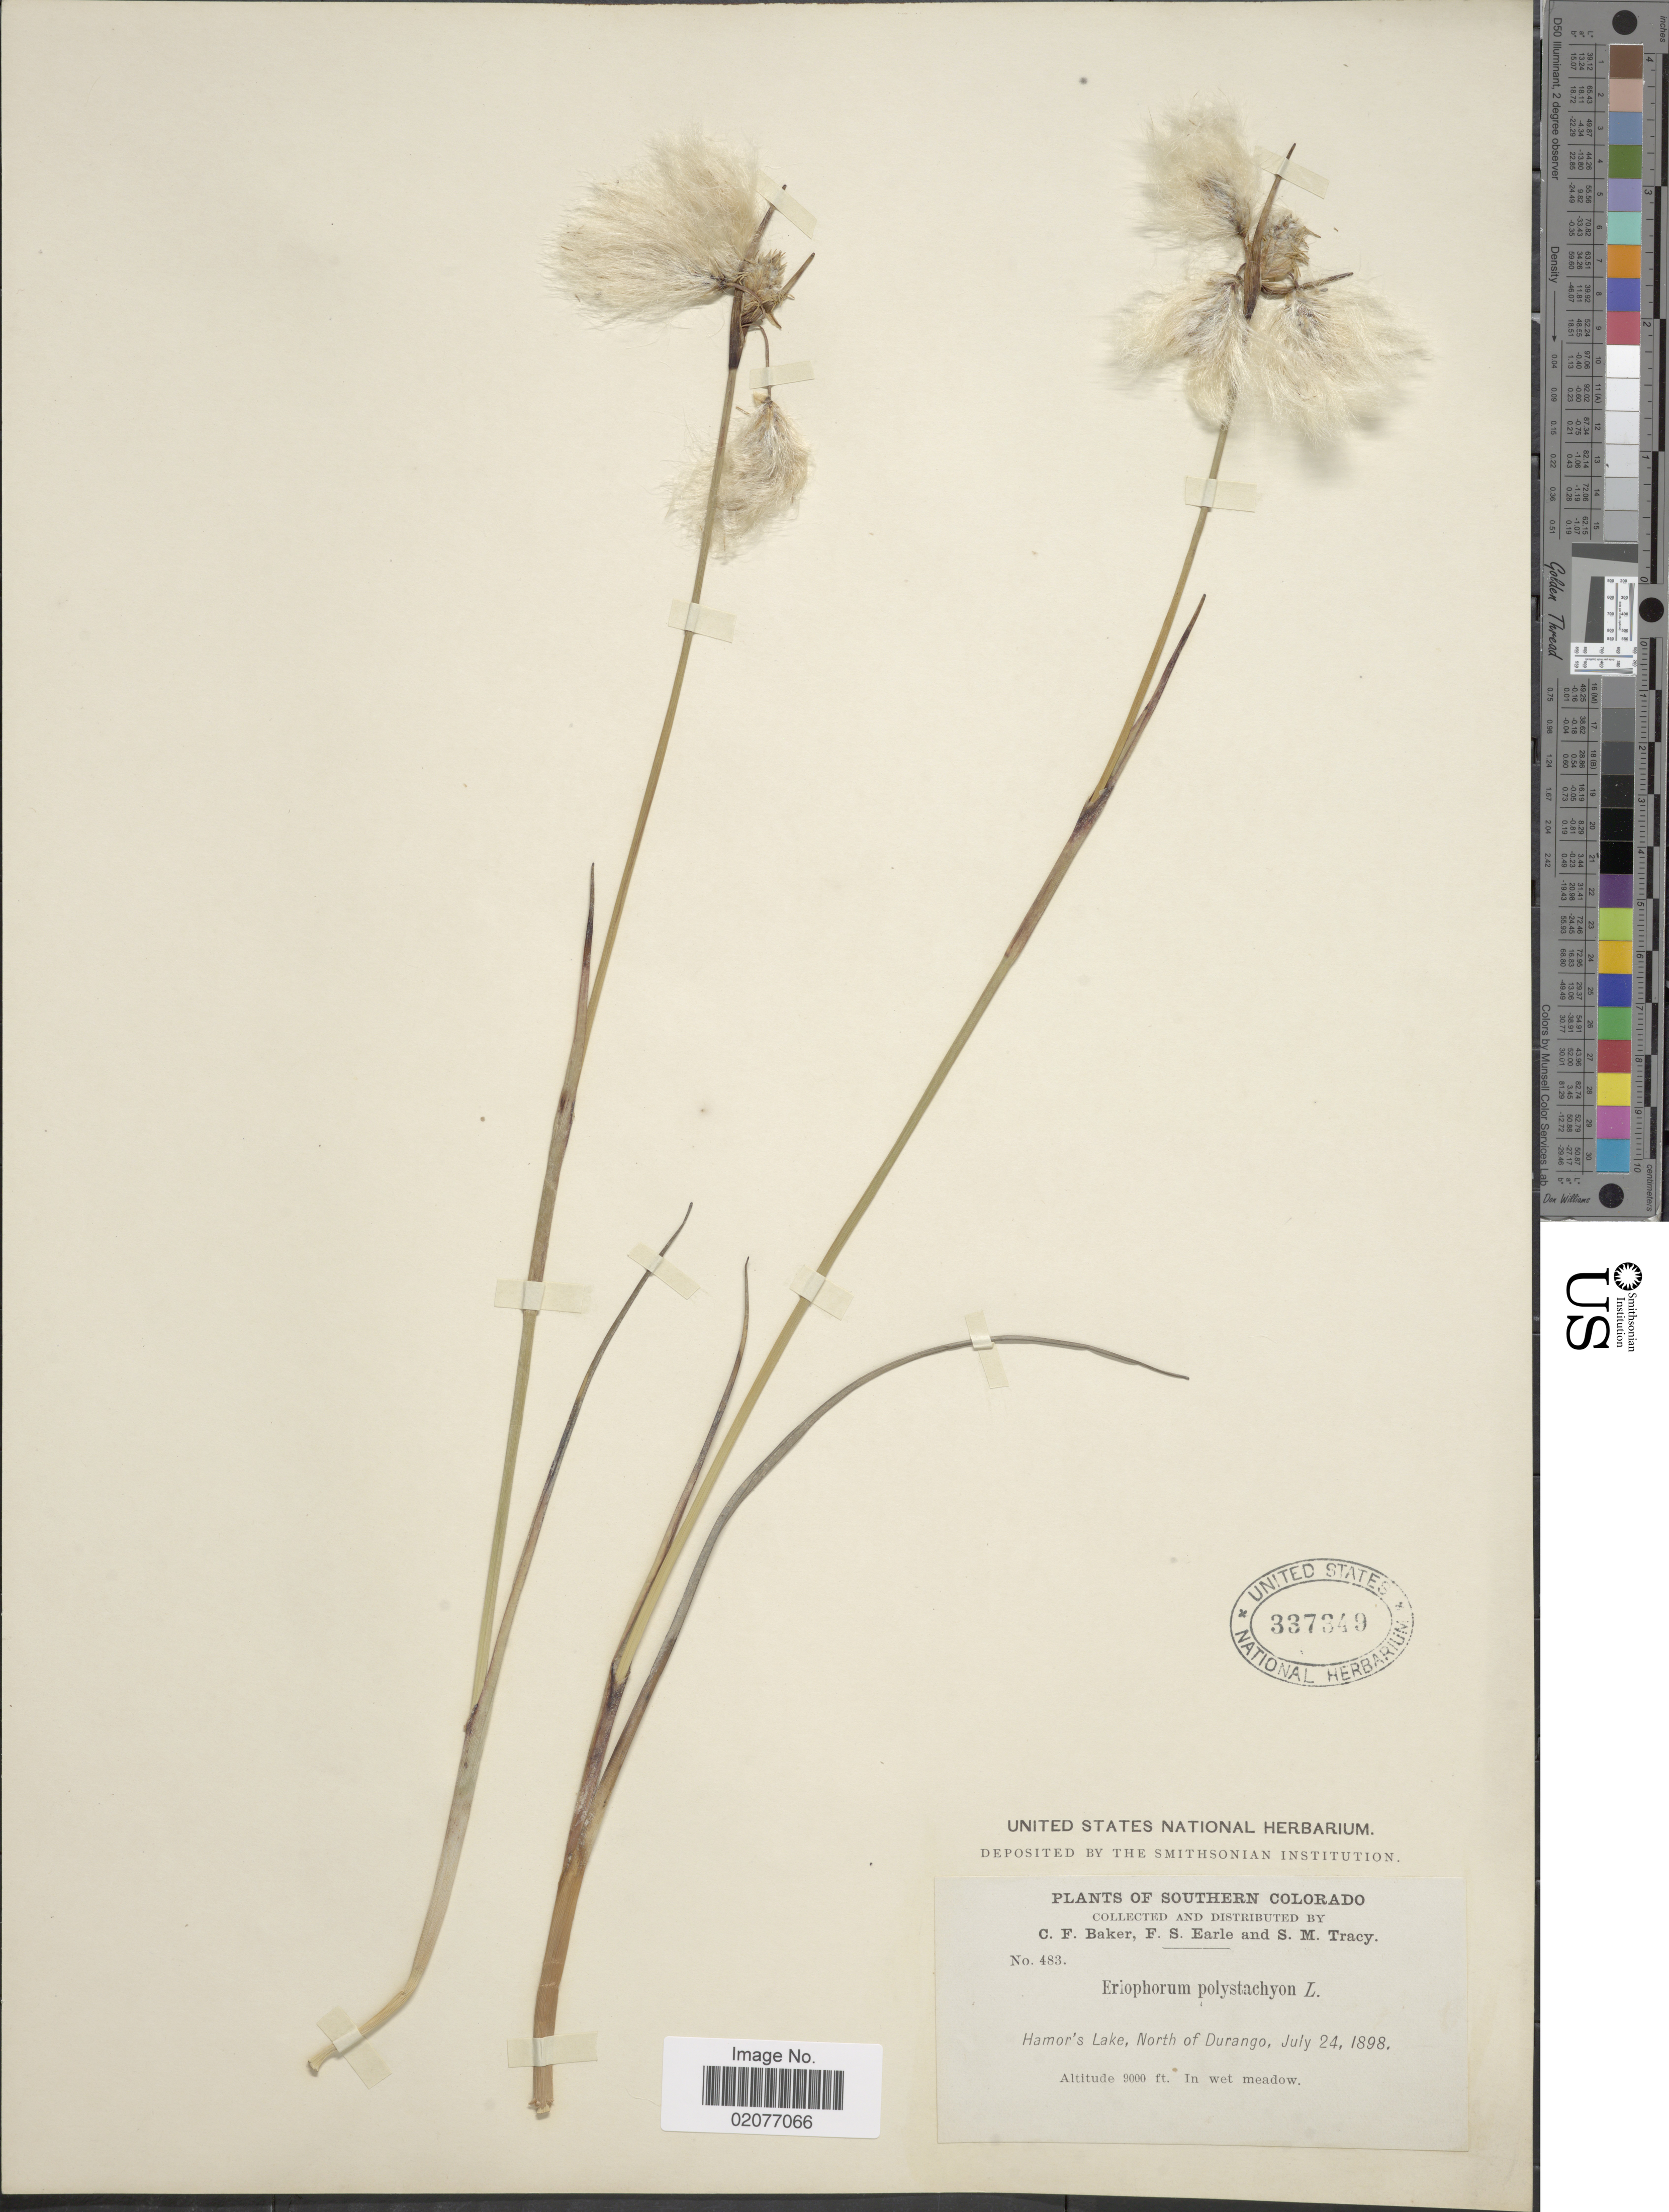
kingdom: Plantae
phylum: Tracheophyta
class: Liliopsida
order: Poales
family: Cyperaceae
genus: Eriophorum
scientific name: Eriophorum angustifolium subsp. angustifolium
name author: Honck.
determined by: Strong, Mark T., (BOT), Smithsonian Institution - National Museum of Natural History (UNITED STATES)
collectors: C. F. Baker, F. S. Earle & S. M. Tracy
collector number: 483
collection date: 1898-07-24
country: United States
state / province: Colorado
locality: Southern Colorado, Hamor's Lake, North of Durango, In wet meadow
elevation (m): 2743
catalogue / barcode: US 337349